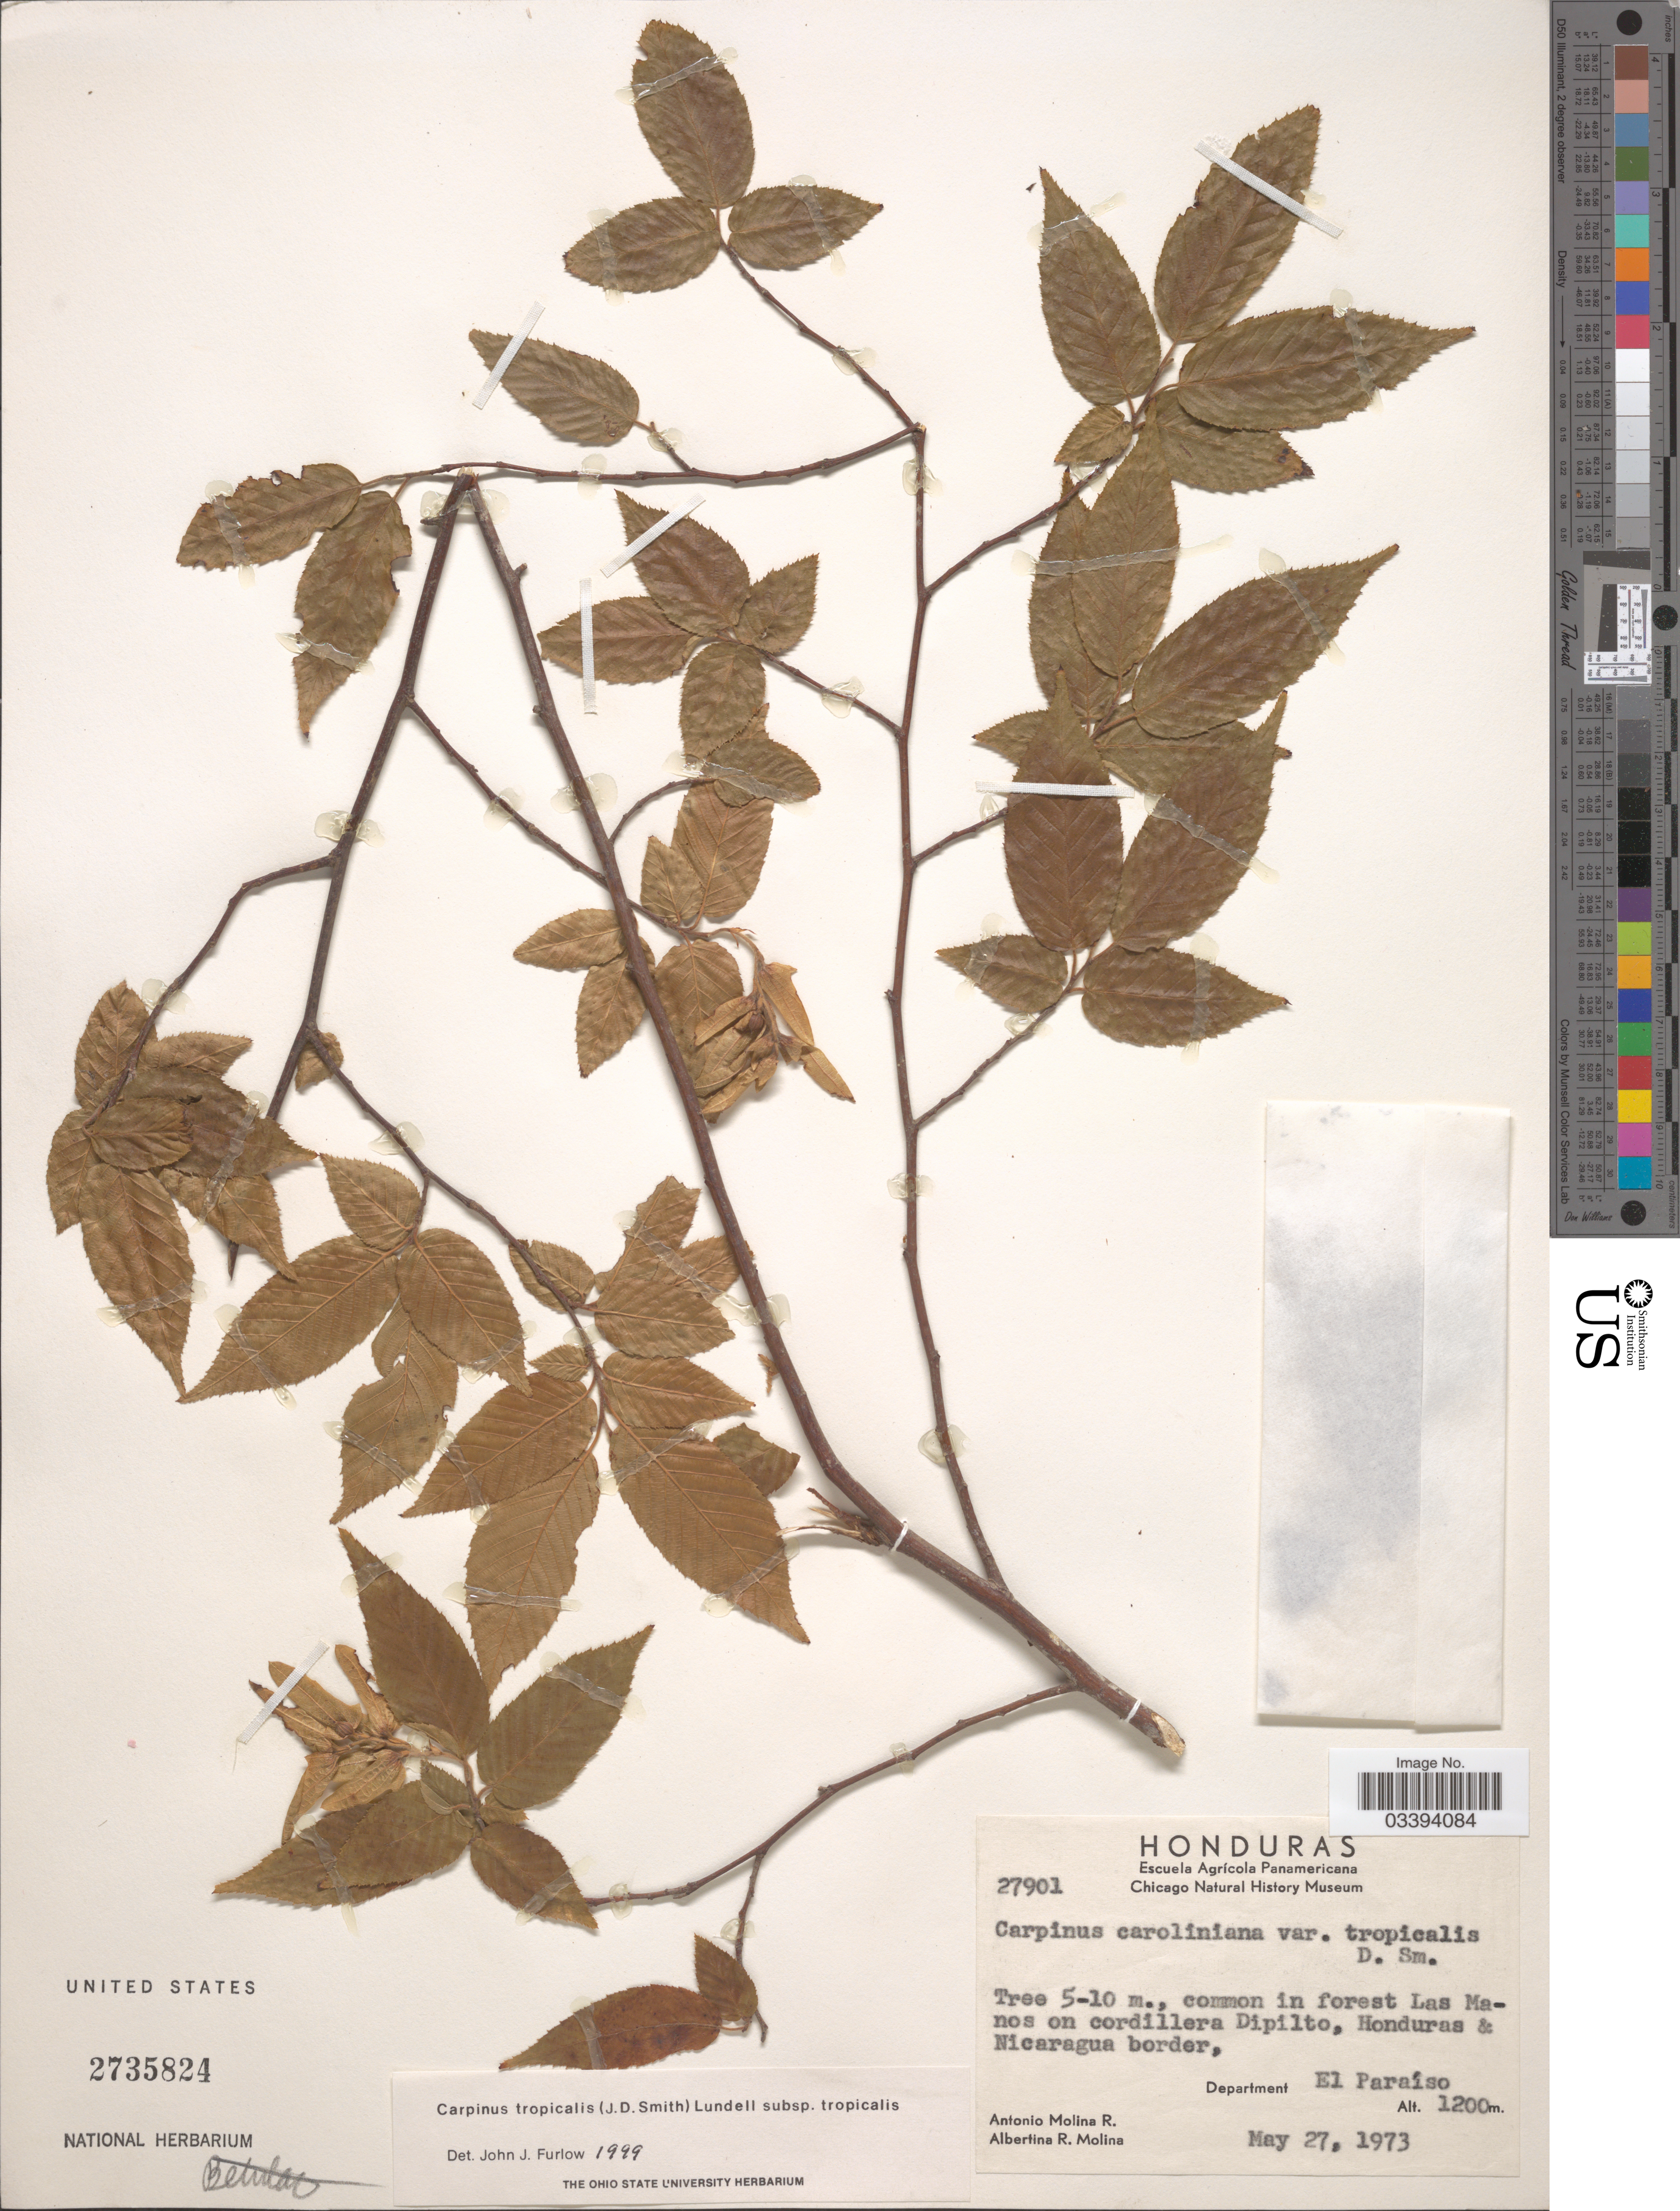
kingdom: Plantae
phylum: Tracheophyta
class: Magnoliopsida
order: Fagales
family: Betulaceae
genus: Carpinus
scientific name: Carpinus tropicalis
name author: (Donn. Sm.) Lundell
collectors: A. Molina R. & A. R. Molina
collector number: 27901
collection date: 1973-05-27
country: Honduras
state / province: El Paraíso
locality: Common in forest Las Manos on cordillera Dipilto, Honduras & Nicaragua border, Department El Paraíso.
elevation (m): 1200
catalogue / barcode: US 2735824